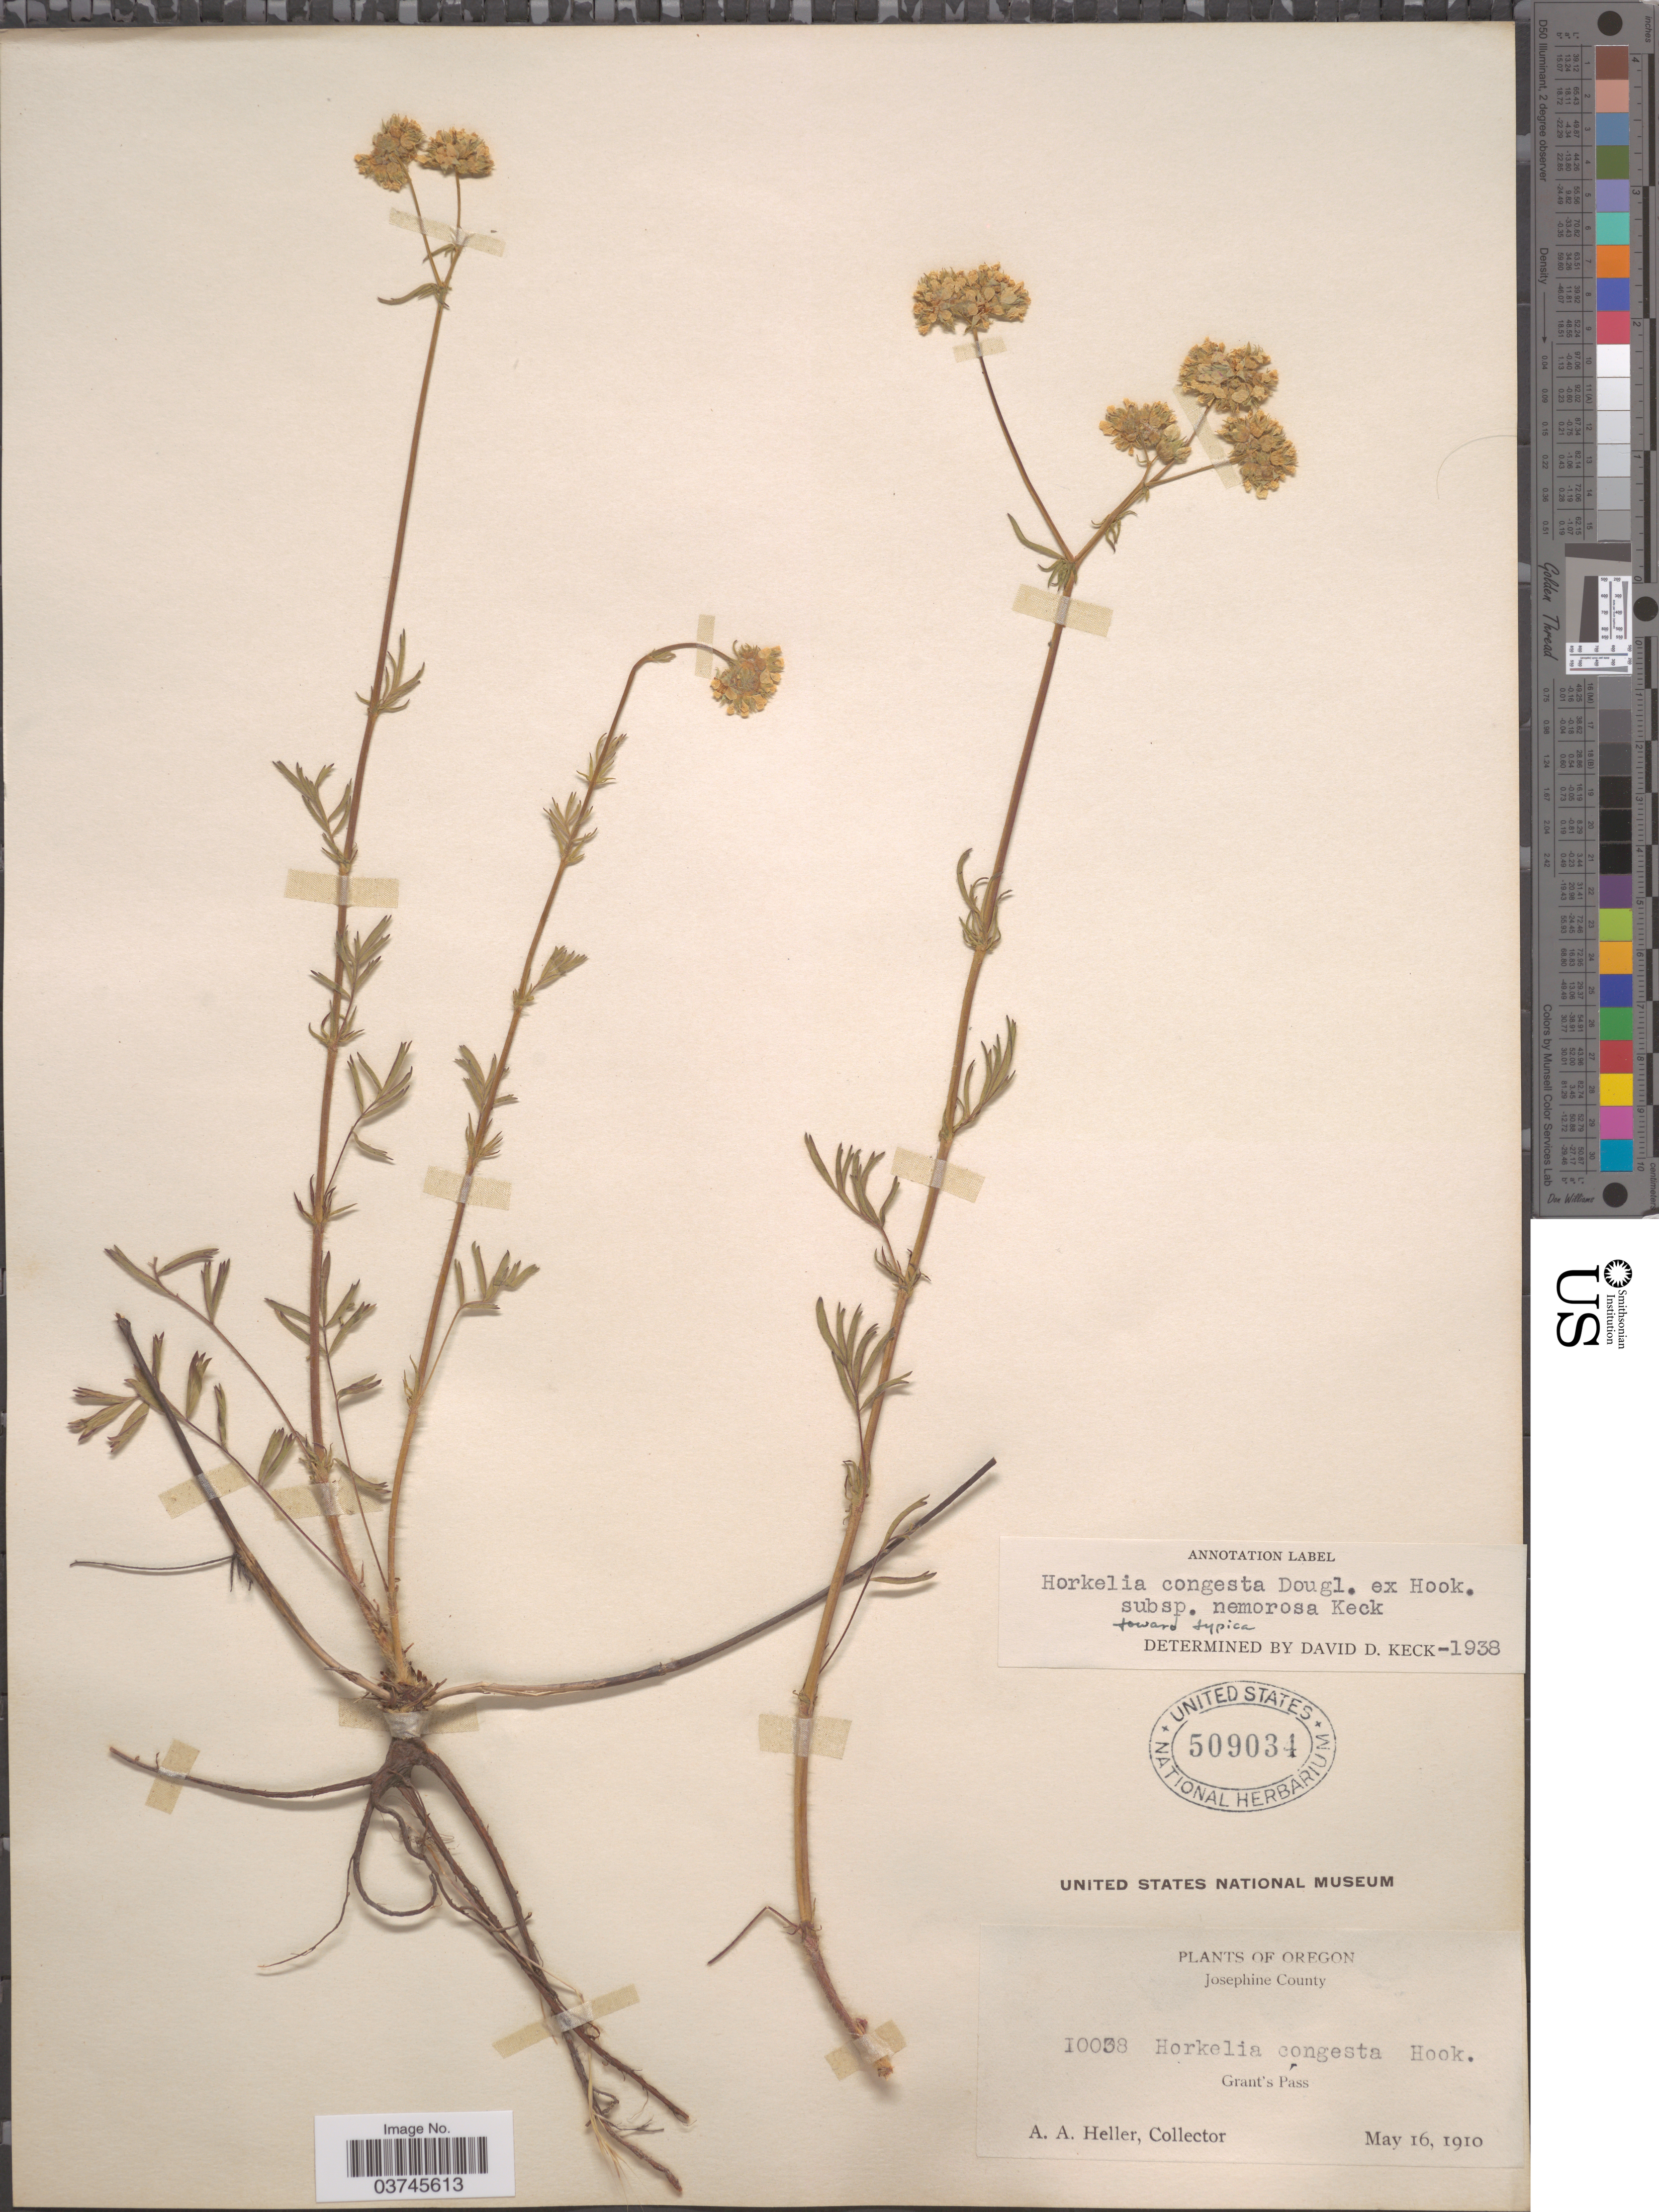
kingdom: Plantae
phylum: Tracheophyta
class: Magnoliopsida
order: Rosales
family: Rosaceae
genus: Potentilla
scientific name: Potentilla congesta var. nemorosa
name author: (D.D. Keck) J.T. Howell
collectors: A. A. Heller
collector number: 10038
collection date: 1910-05-16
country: United States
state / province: Oregon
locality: Josephine County. Grant's Pass.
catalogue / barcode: US 509034